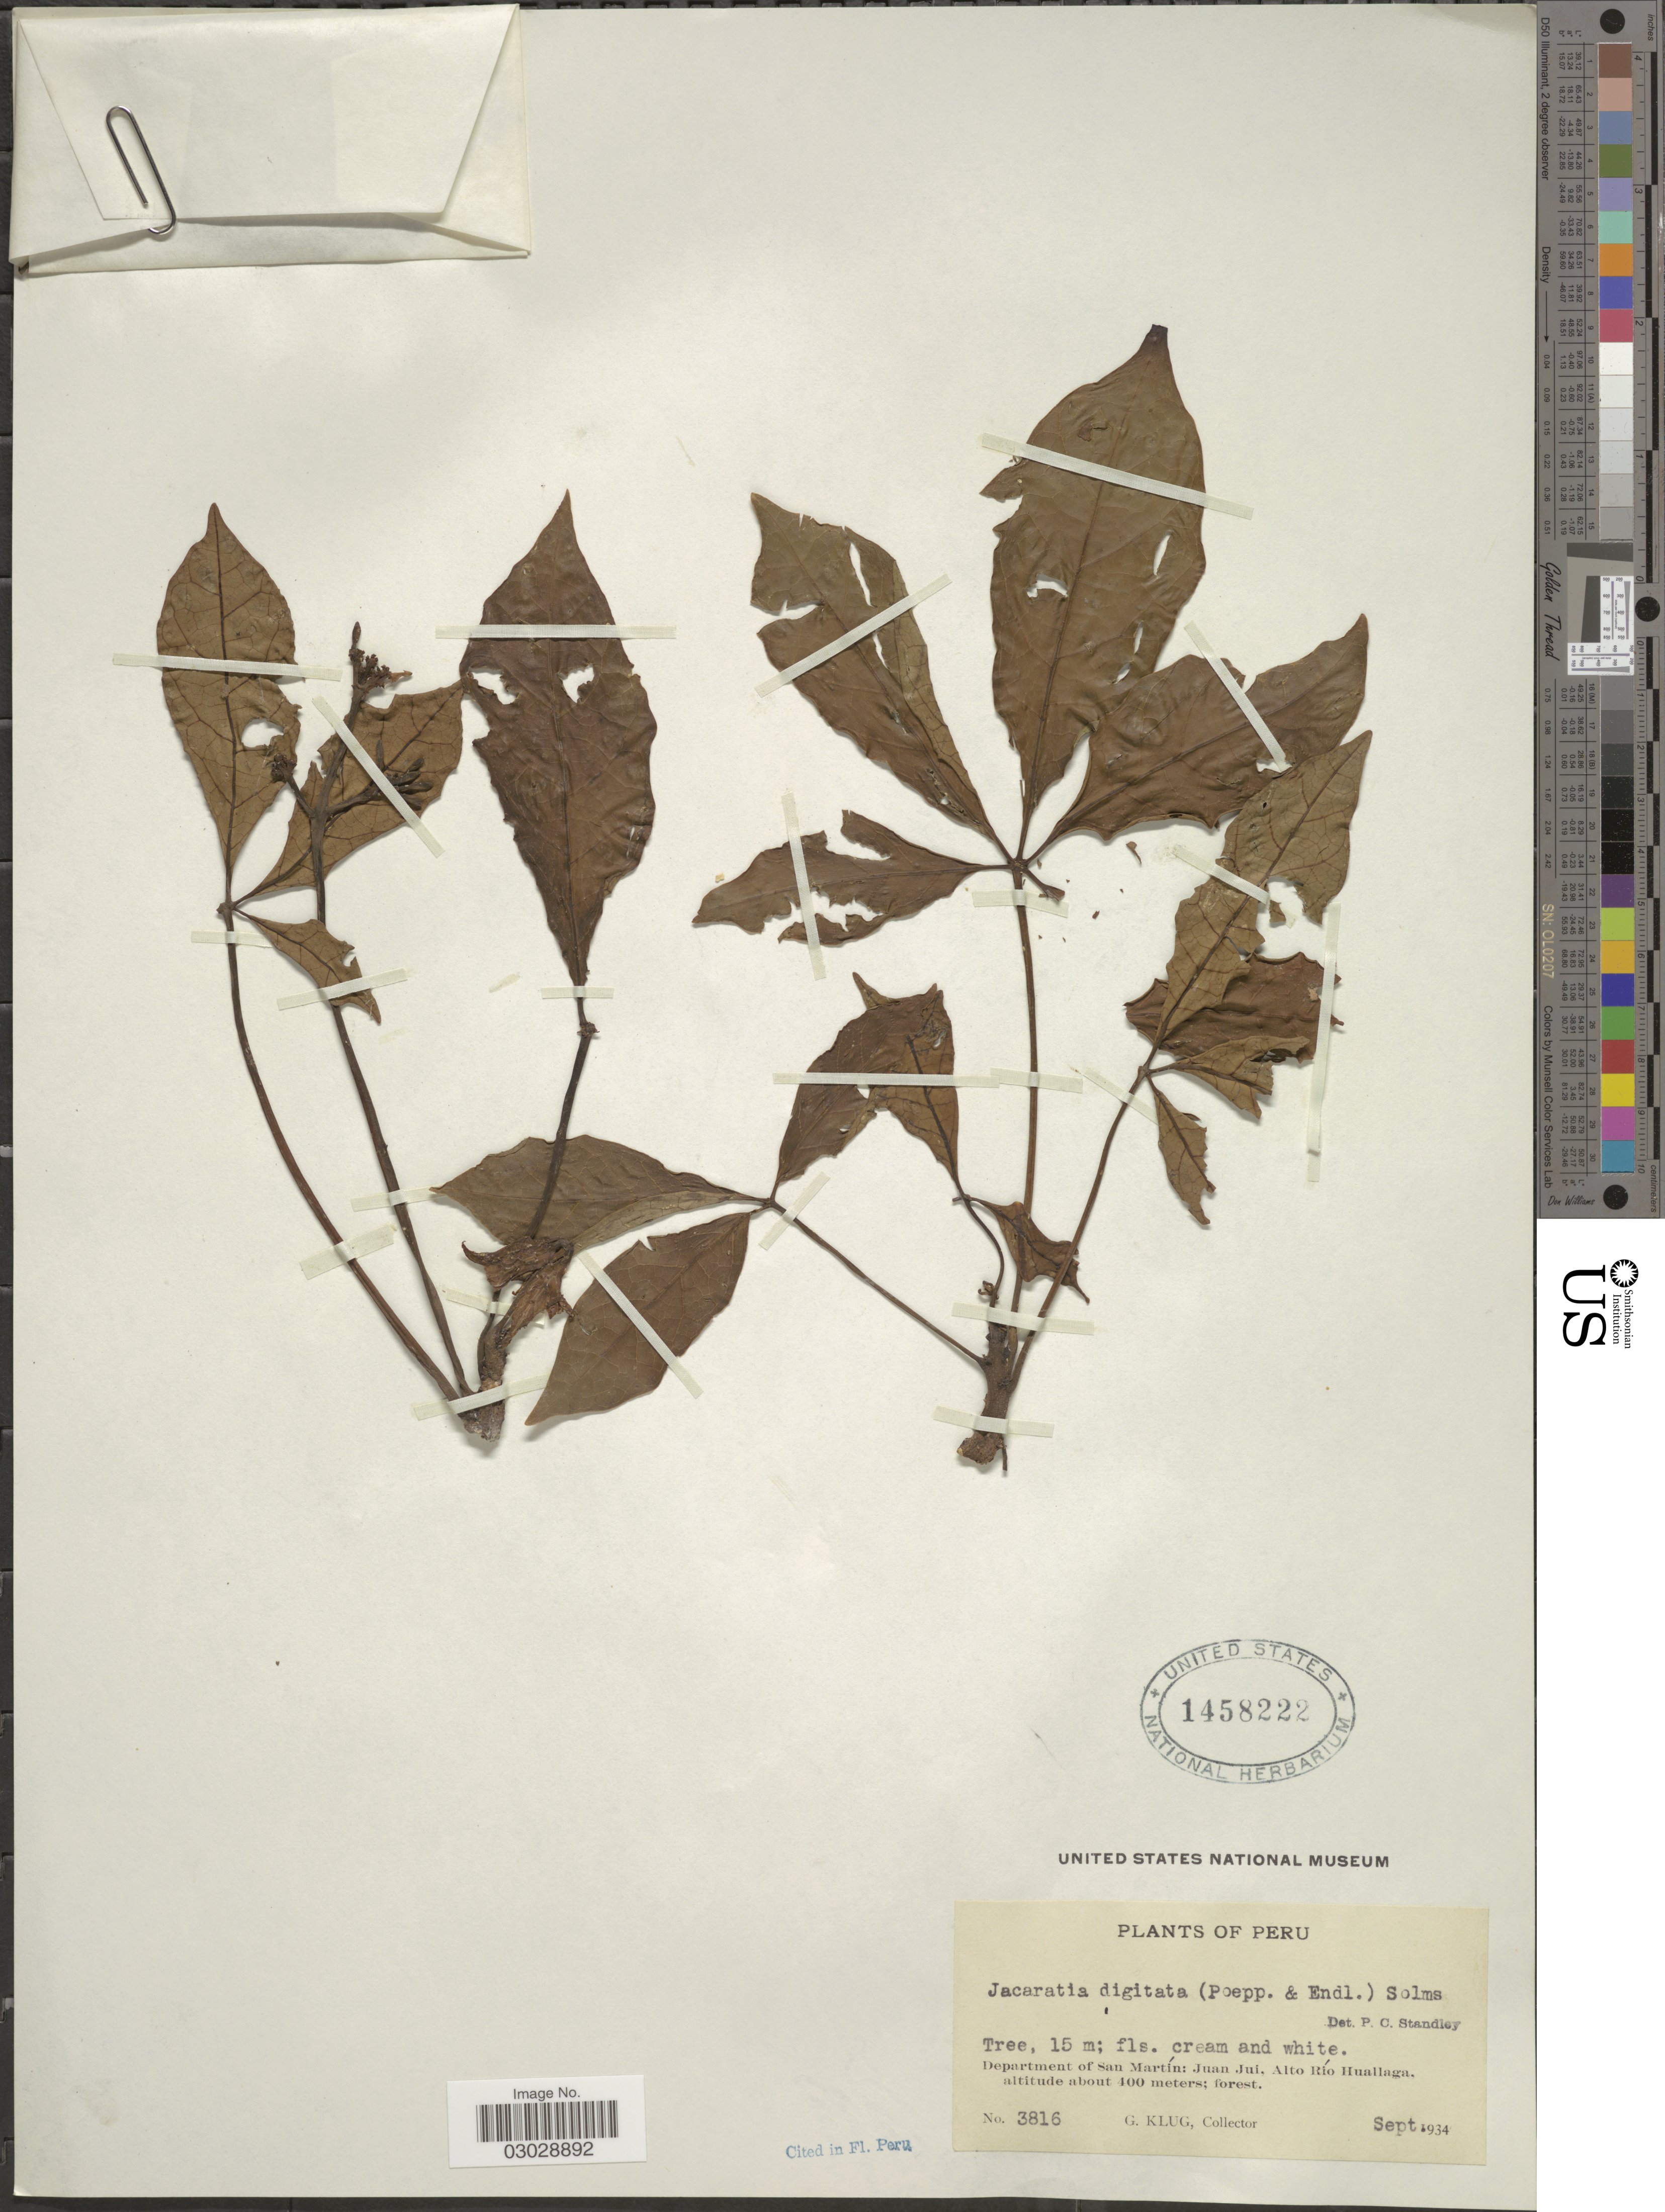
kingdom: Plantae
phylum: Tracheophyta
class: Magnoliopsida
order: Brassicales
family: Caricaceae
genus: Jacaratia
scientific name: Jacaratia digitata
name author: (Poepp. & Endl.) Solms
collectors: G. Klug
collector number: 3816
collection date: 1934-09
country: Peru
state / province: San Martín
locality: Department of San Martín: Juan Jui, Alto Río Huallaga.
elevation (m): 400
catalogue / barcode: US 1458222